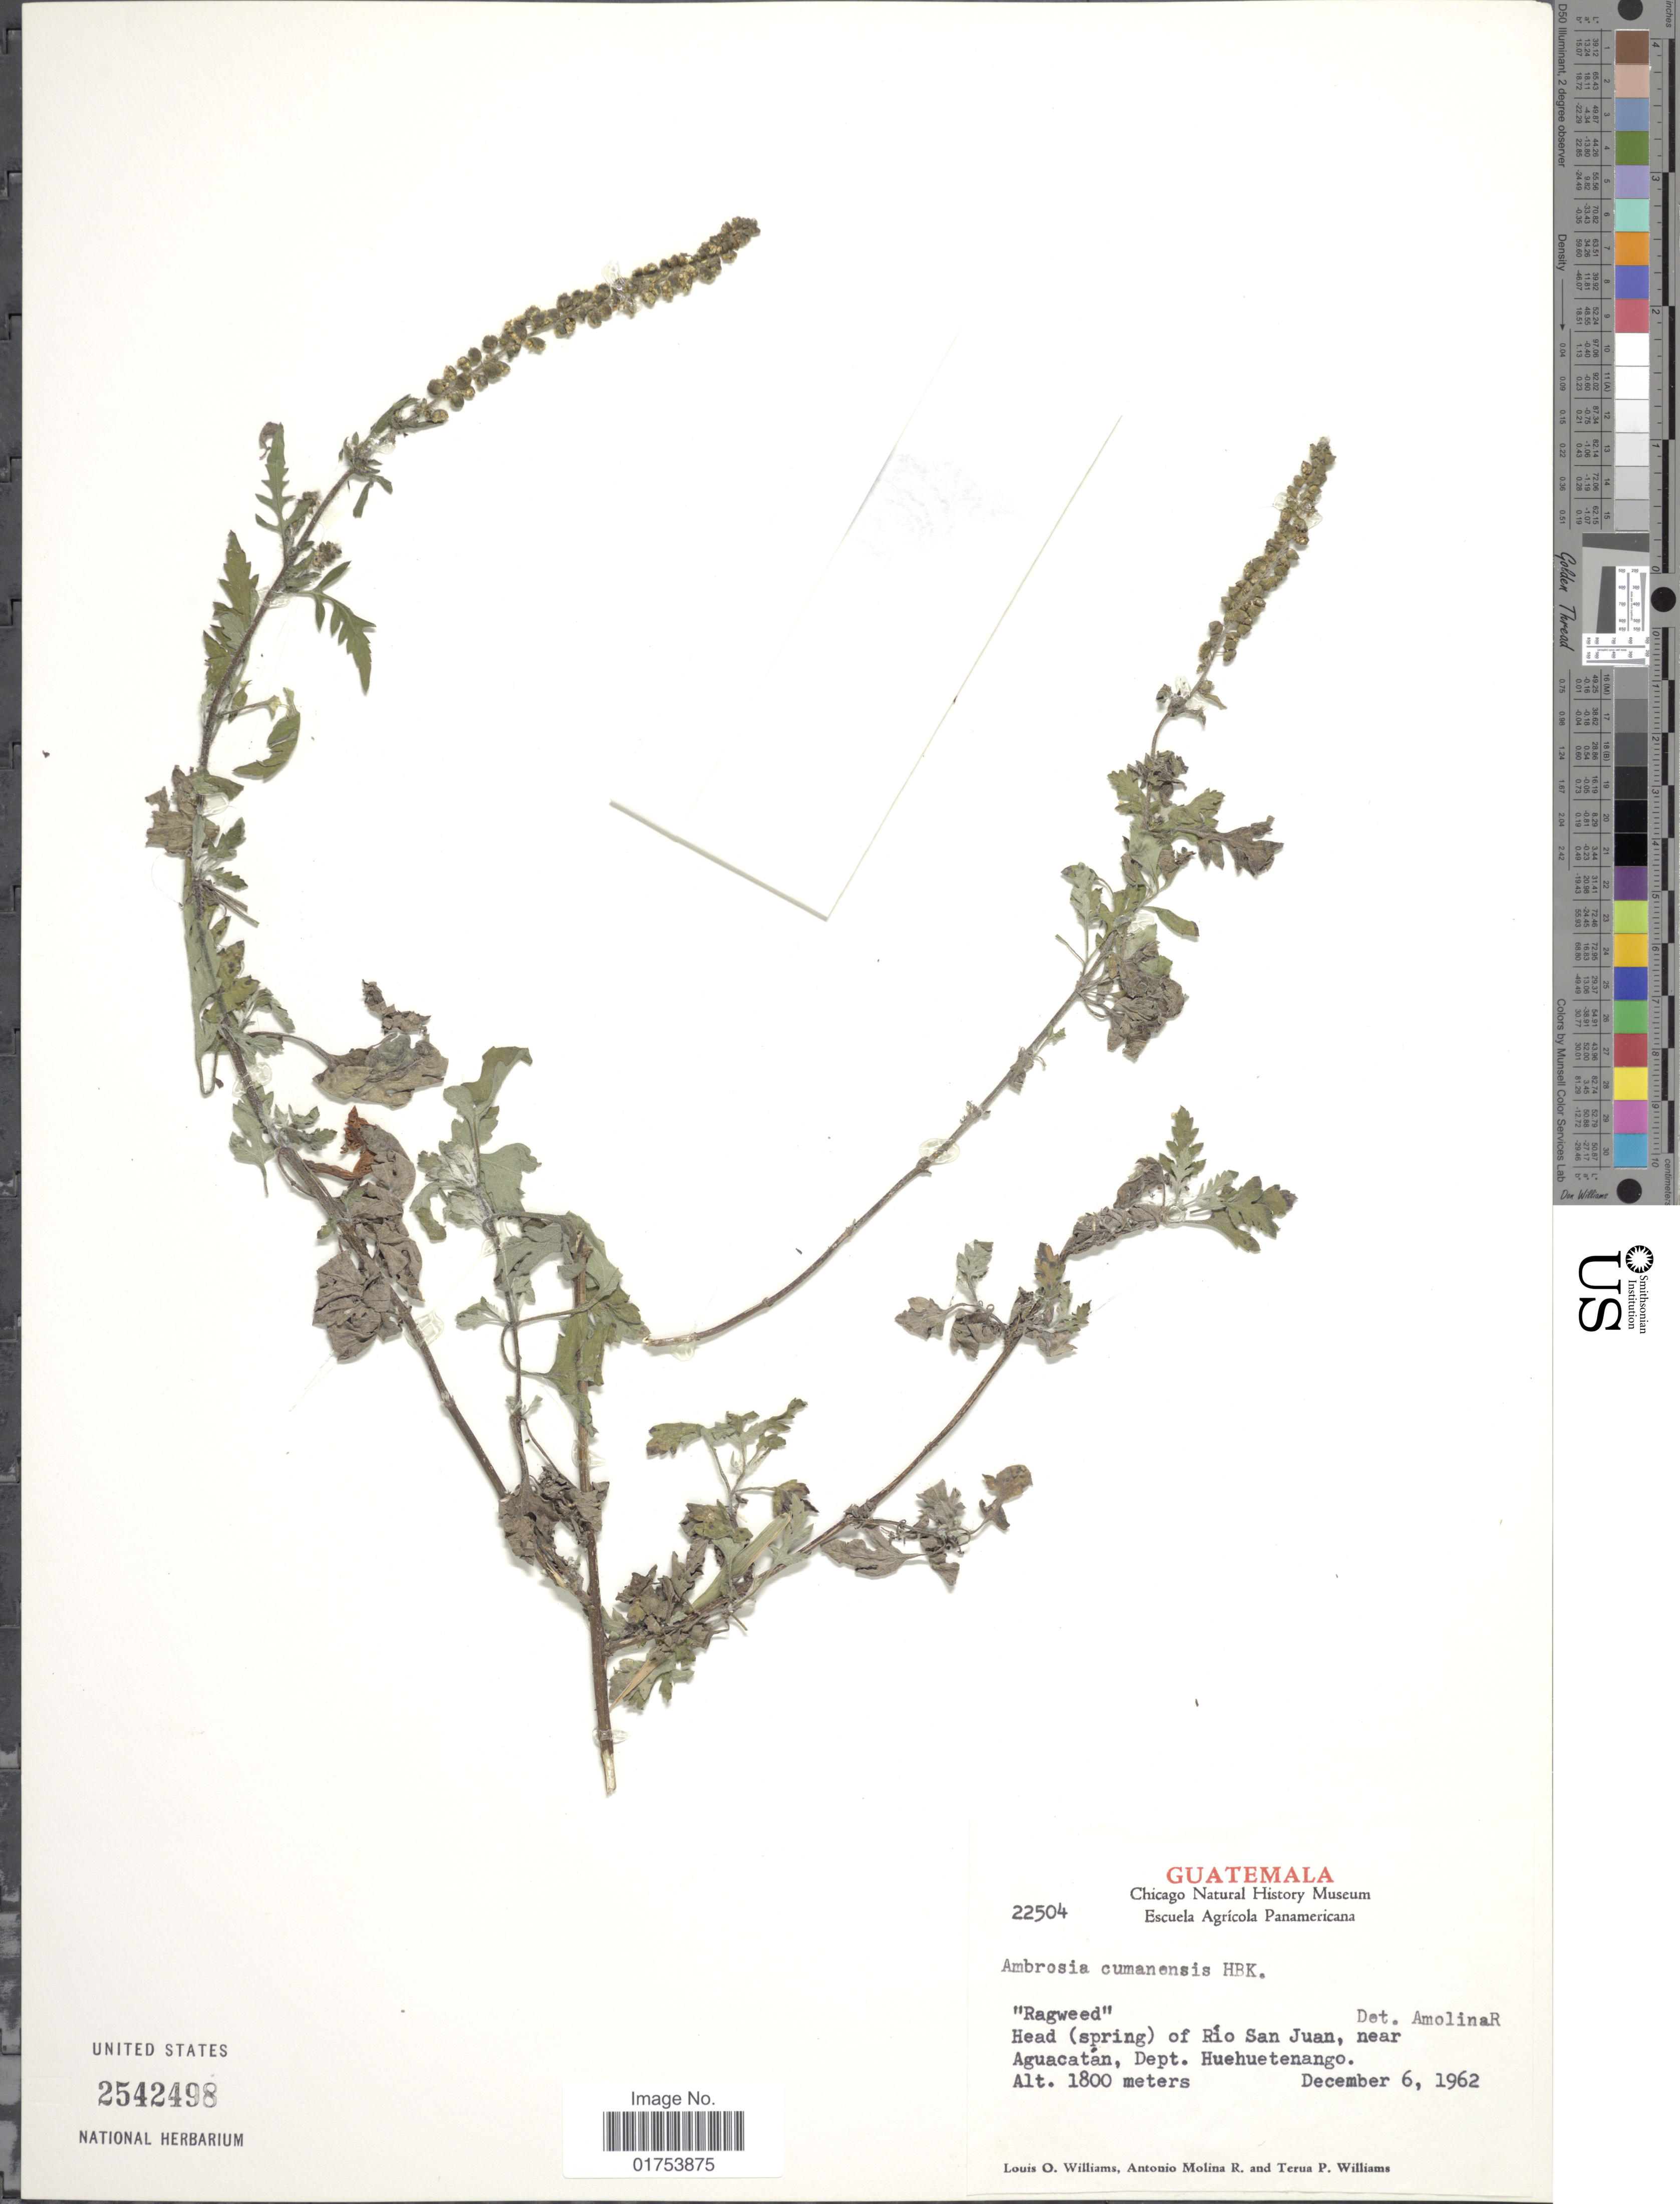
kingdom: Plantae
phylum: Tracheophyta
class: Magnoliopsida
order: Asterales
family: Asteraceae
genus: Ambrosia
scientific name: Ambrosia cumanensis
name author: Kunth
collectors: L. O. Williams, A. Molina R. & T. P. Williams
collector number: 22504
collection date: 1962-12-06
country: Guatemala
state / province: Huehuetenango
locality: Ragweed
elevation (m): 1800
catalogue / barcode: US 2542498